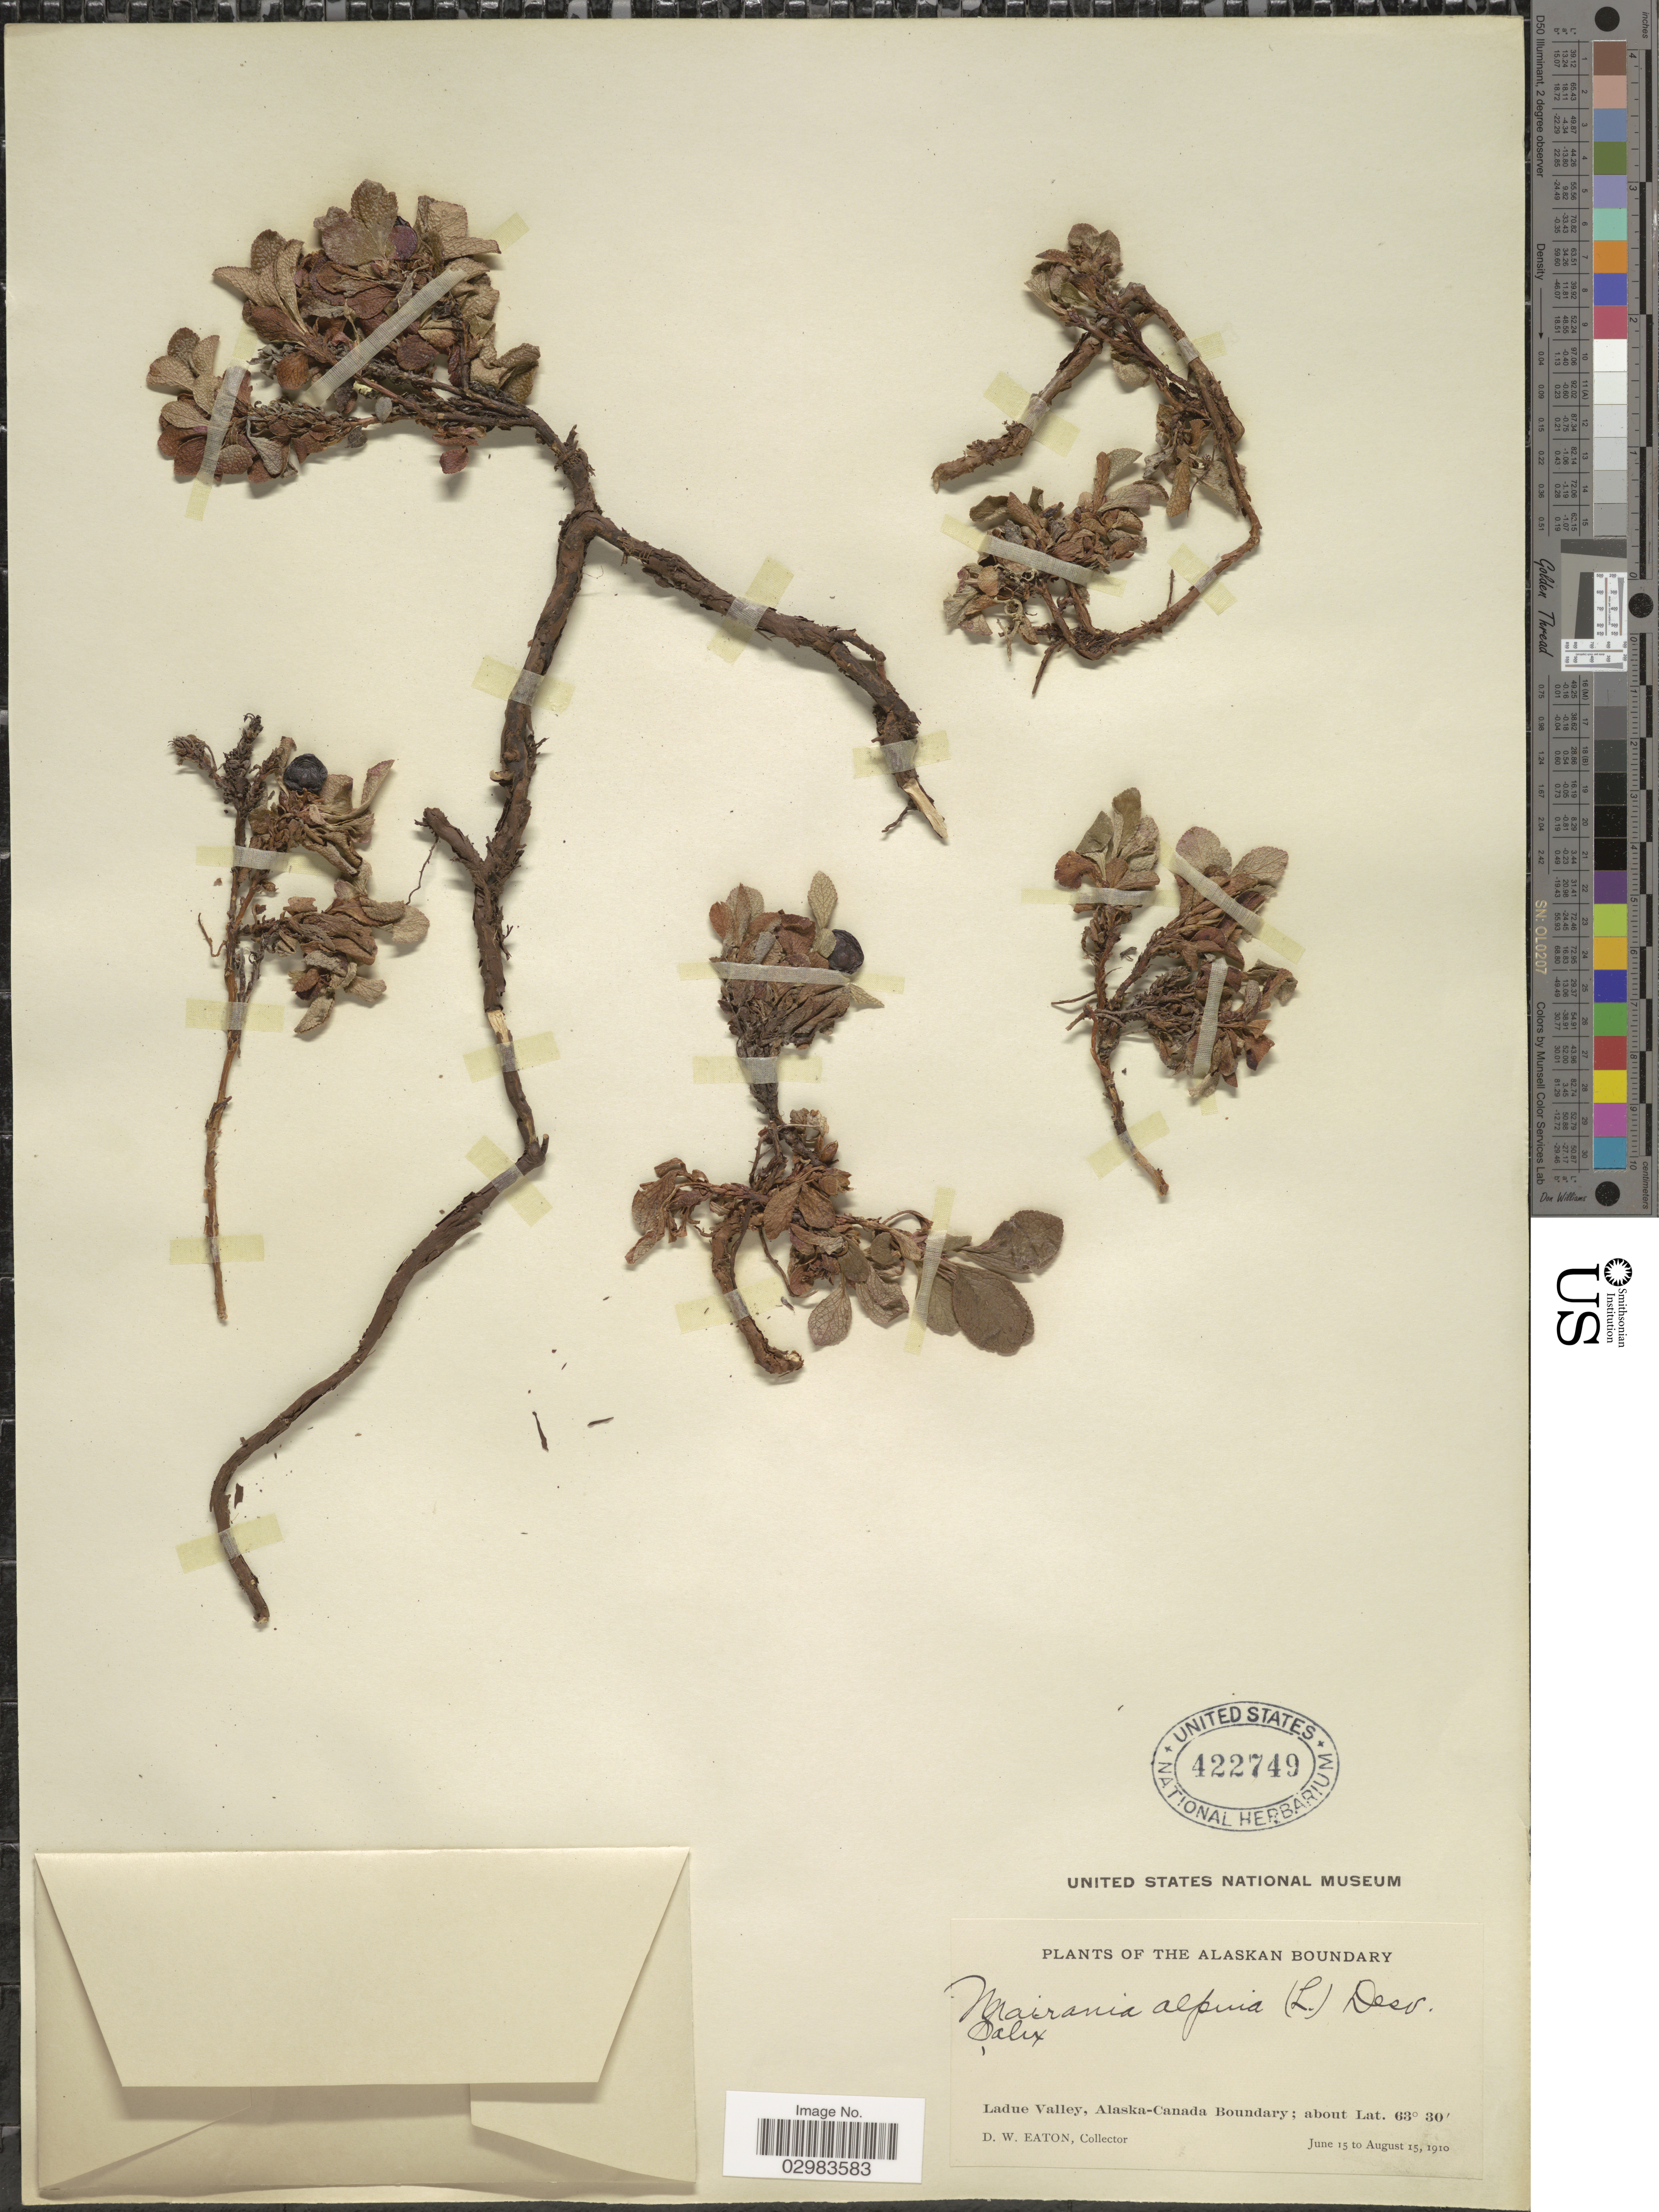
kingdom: Plantae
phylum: Tracheophyta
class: Magnoliopsida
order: Ericales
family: Ericaceae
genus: Arctostaphylos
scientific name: Arctostaphylos alpina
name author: (L.) Spreng.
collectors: D. Eaton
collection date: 1910-06-15/1910-08-15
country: United States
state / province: Alaska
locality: The Alaska Boundary, Ladue Valley, Alaska-Canada Boundary.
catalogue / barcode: US 422749